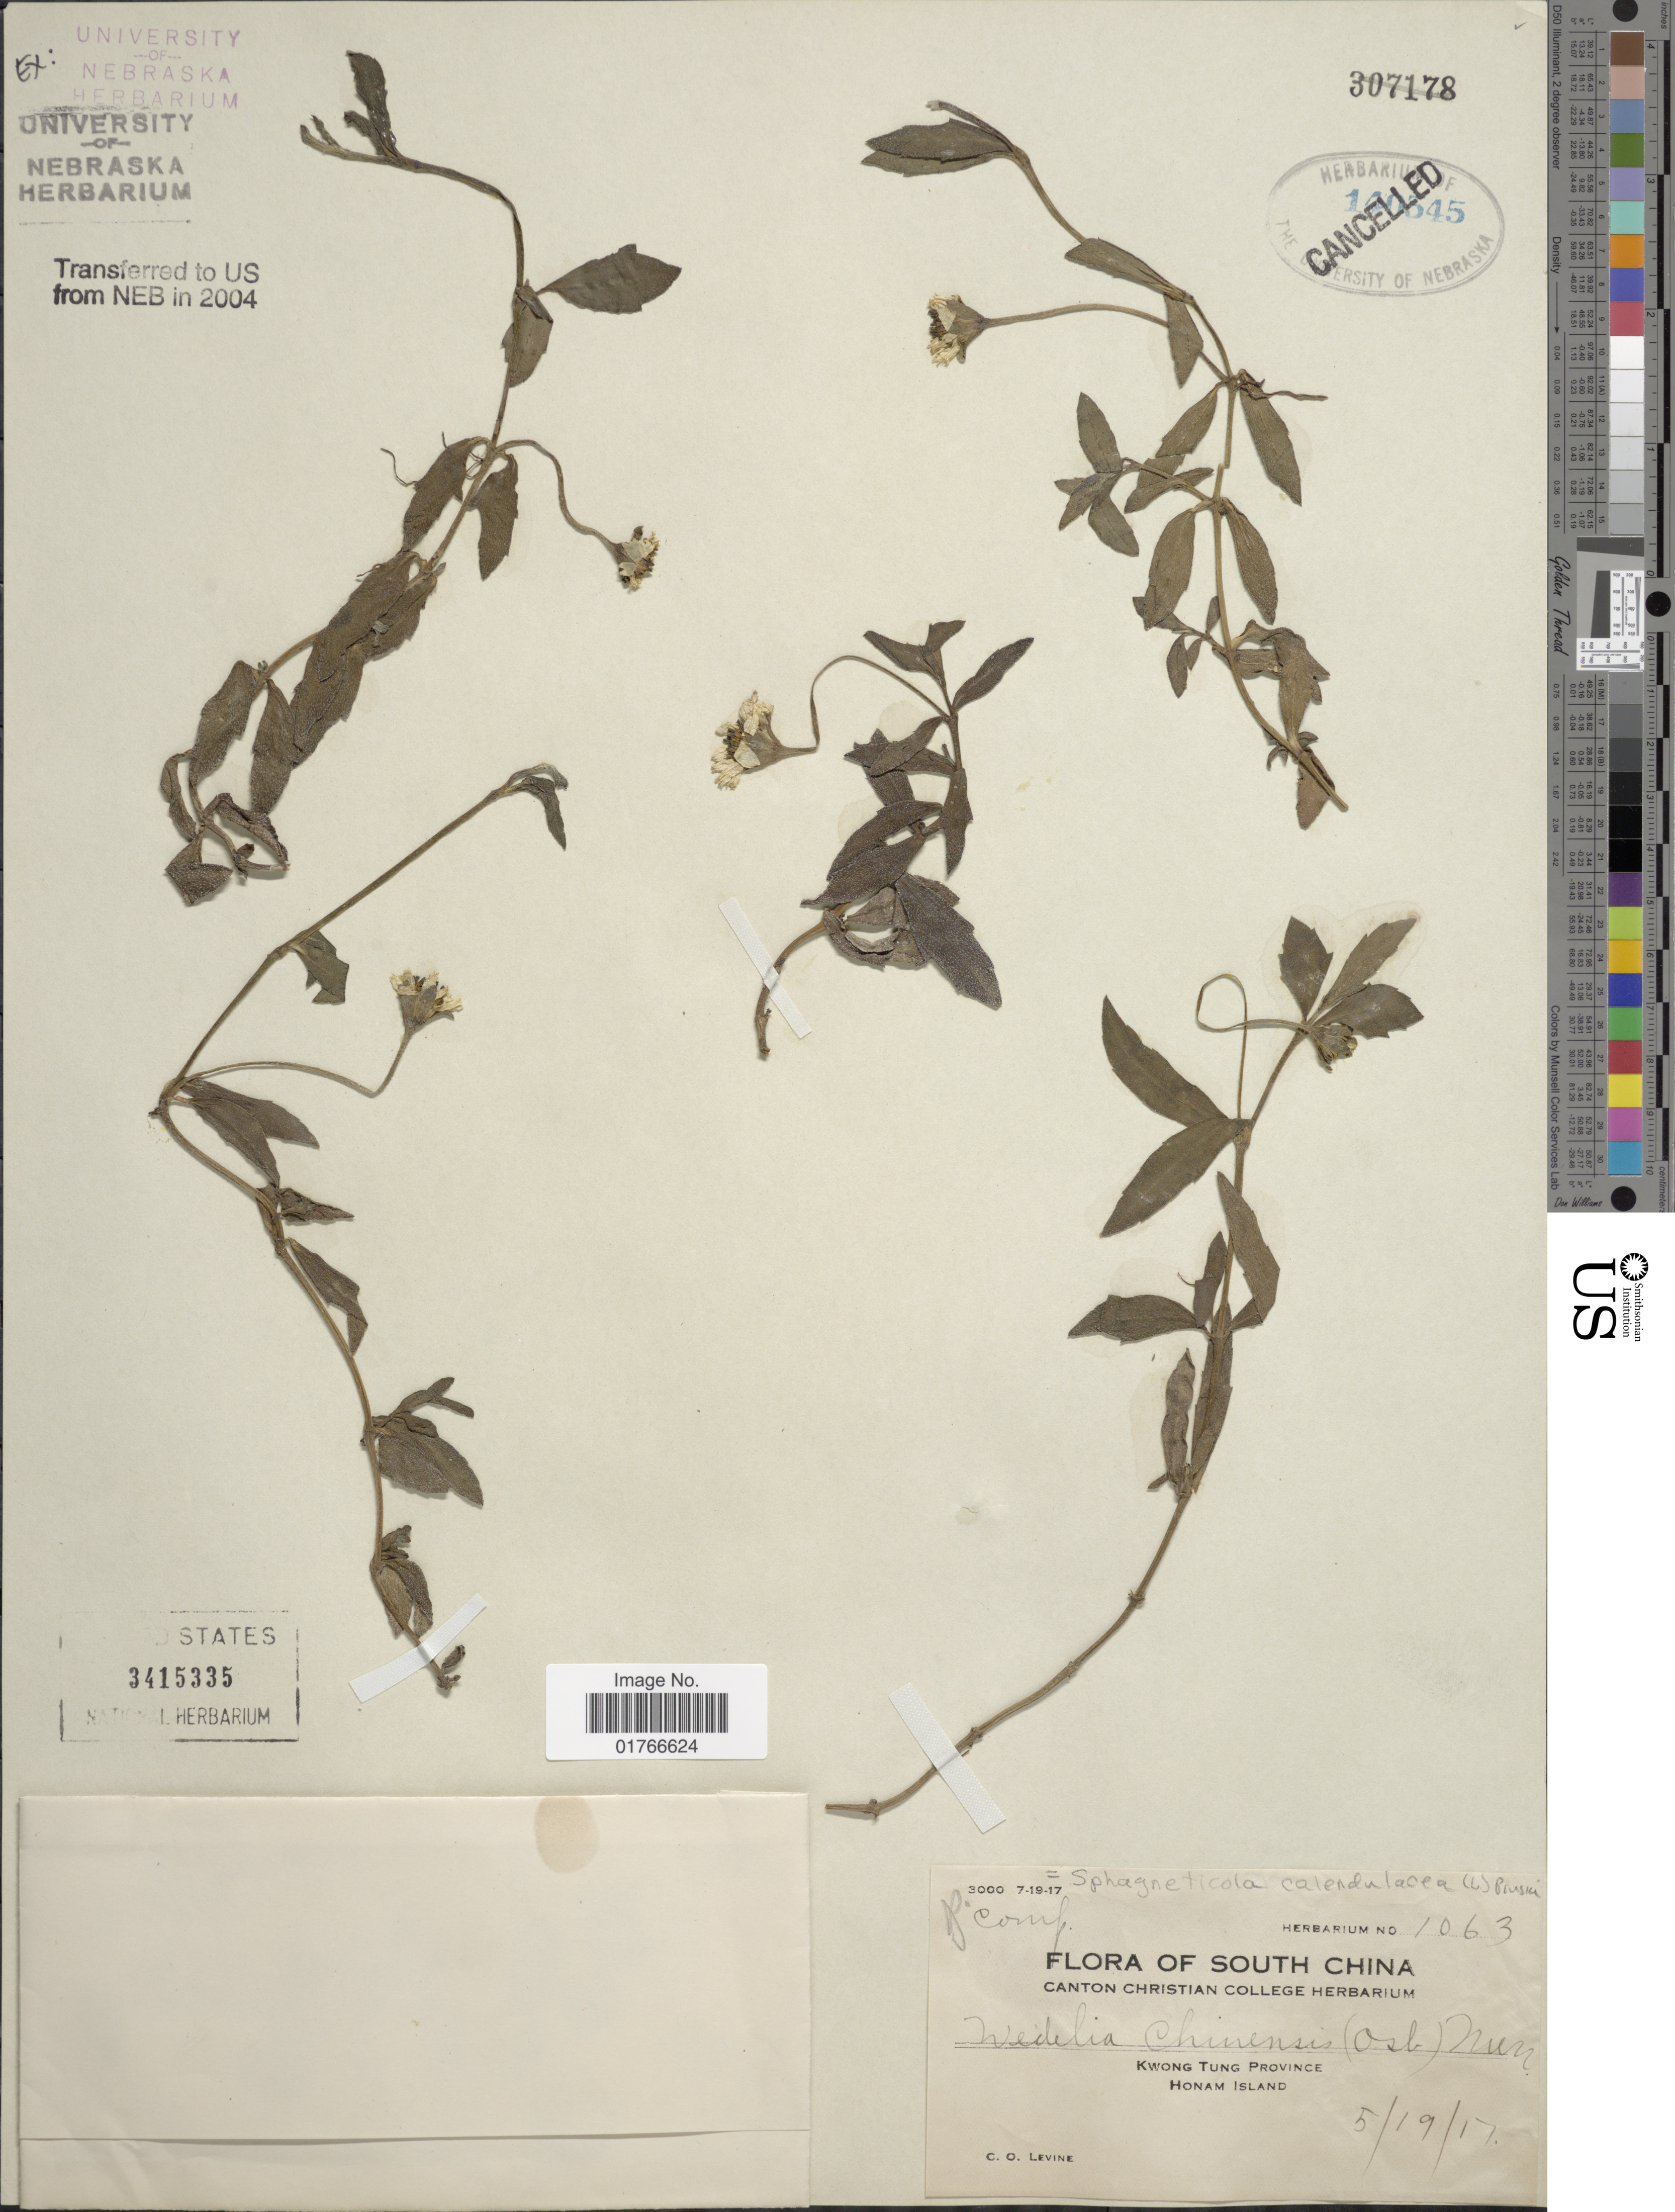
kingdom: Plantae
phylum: Tracheophyta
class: Magnoliopsida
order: Asterales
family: Asteraceae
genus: Sphagneticola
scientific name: Sphagneticola calendulacea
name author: (L.) Pruski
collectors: C. O. Levine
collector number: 1063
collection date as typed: Transcribed d/m/y: 19/5/17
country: China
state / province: Guangdong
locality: South China, Kwong Tung Province, Honam Island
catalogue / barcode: US 3415335